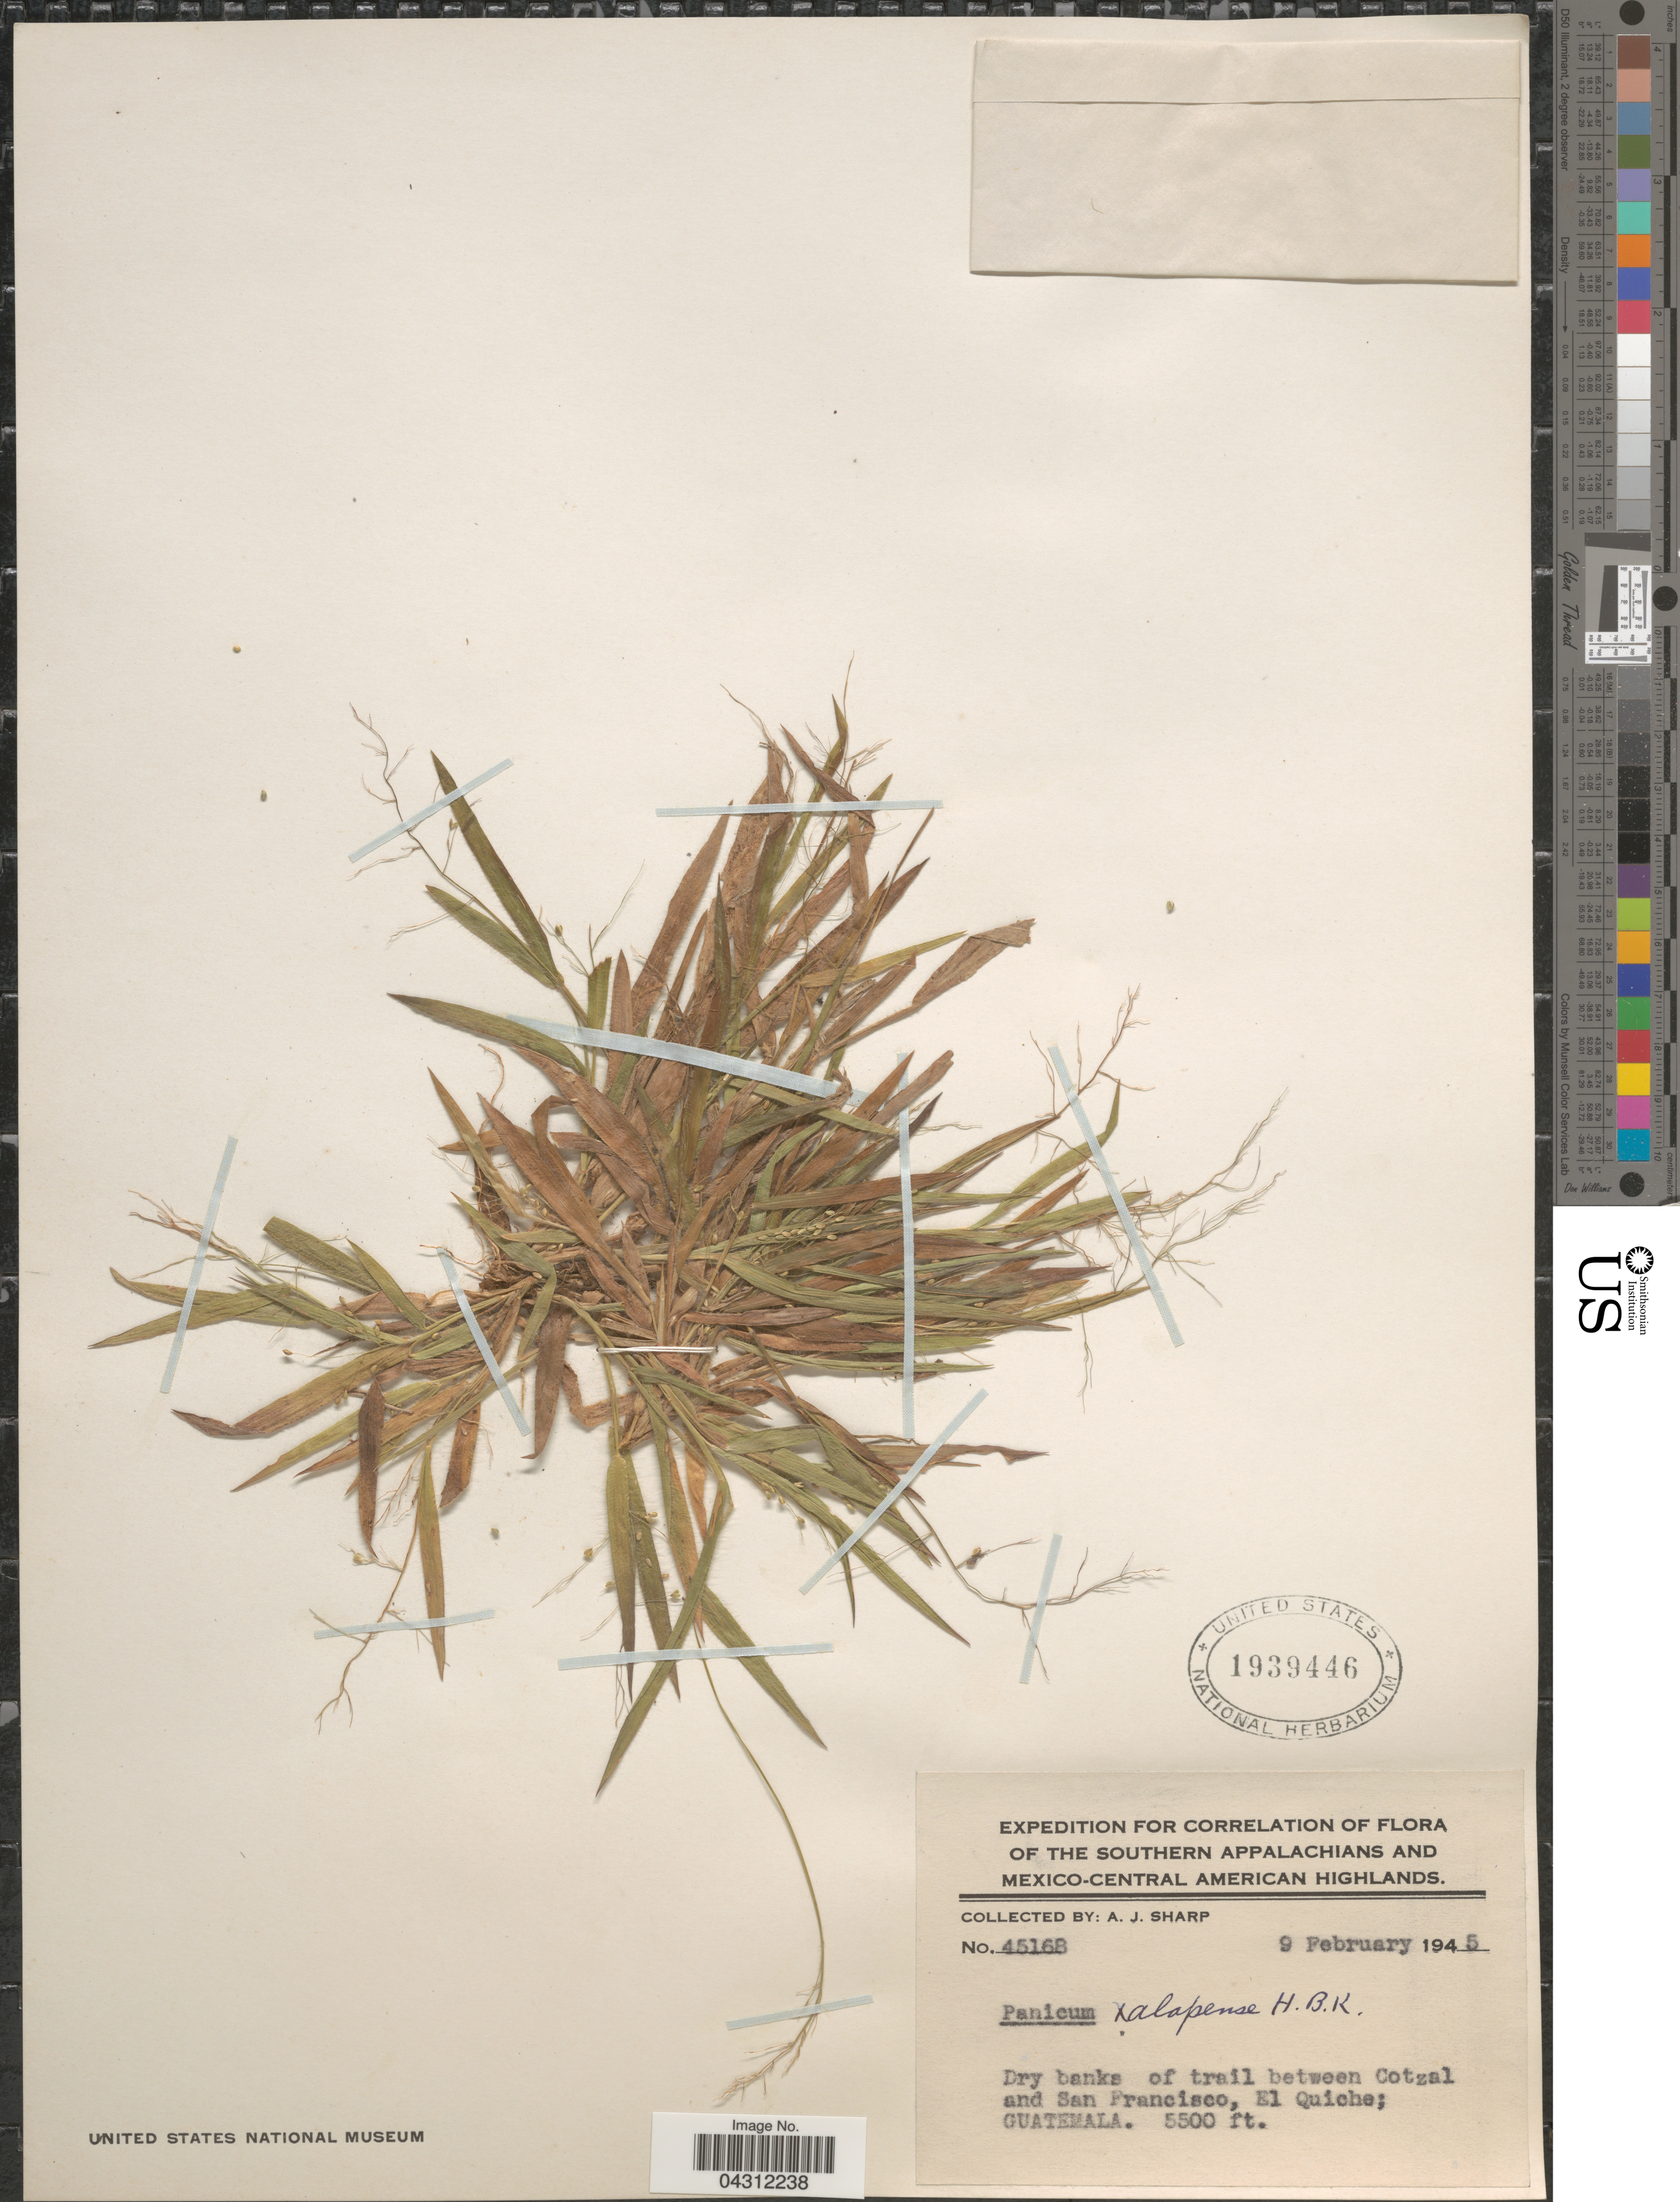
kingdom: Plantae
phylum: Tracheophyta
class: Liliopsida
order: Poales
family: Poaceae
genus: Dichanthelium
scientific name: Dichanthelium laxiflorum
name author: (Lam.) Gould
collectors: A. J. Sharp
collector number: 45168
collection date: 1945-02-09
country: Guatemala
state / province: El Quiche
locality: Expedition for Correlation of flora of the Southern Appalachians and Mexico- Central American Highlands. Dry banks of trail between Cotzal and Dan Francisco.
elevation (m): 1676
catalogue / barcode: US 1939446